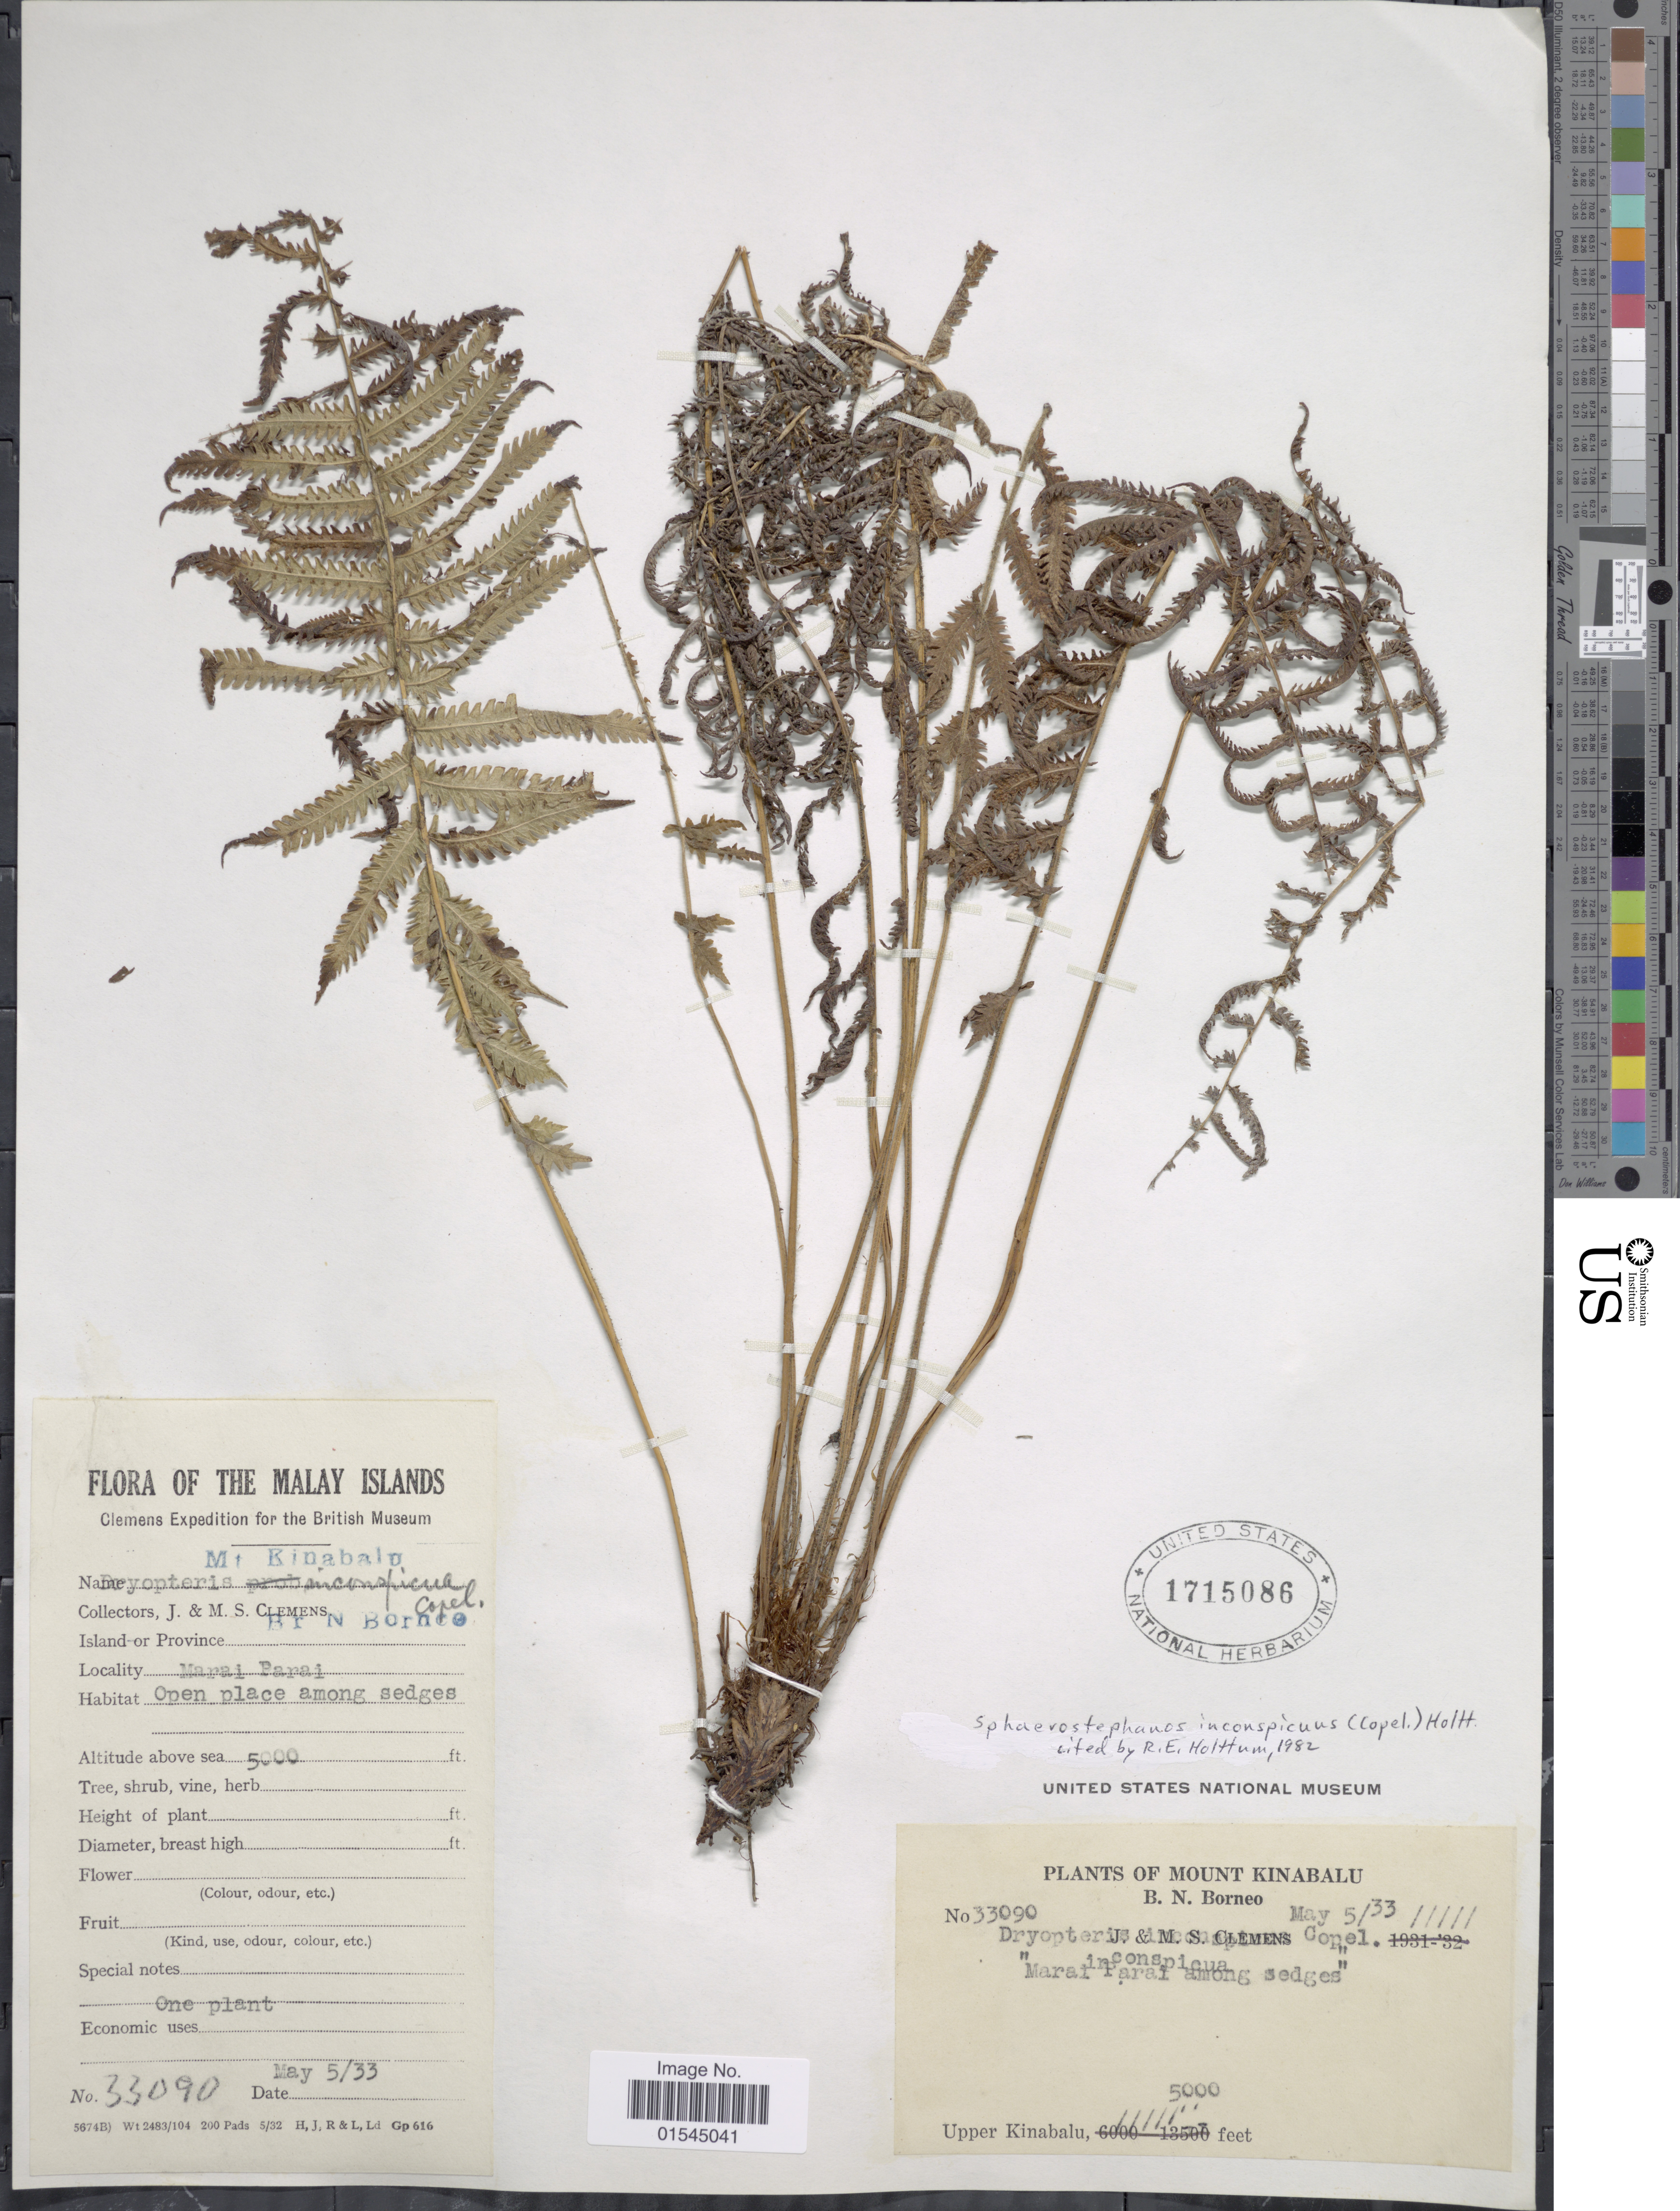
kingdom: Plantae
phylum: Tracheophyta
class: Polypodiopsida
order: Polypodiales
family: Thelypteridaceae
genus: Sphaerostephanos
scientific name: Sphaerostephanos inconspicuus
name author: (Copel.) Holttum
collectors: J. Clemens & M. S. Clemens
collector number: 33090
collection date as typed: Transcribed d/m/y: 5/5/33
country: Malaysia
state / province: Sabah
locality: Malay Islands. Marai Parai. Mount Kinabalu. B.N. Borneo. Upper Kinabalu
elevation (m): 1524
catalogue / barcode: US 1715086